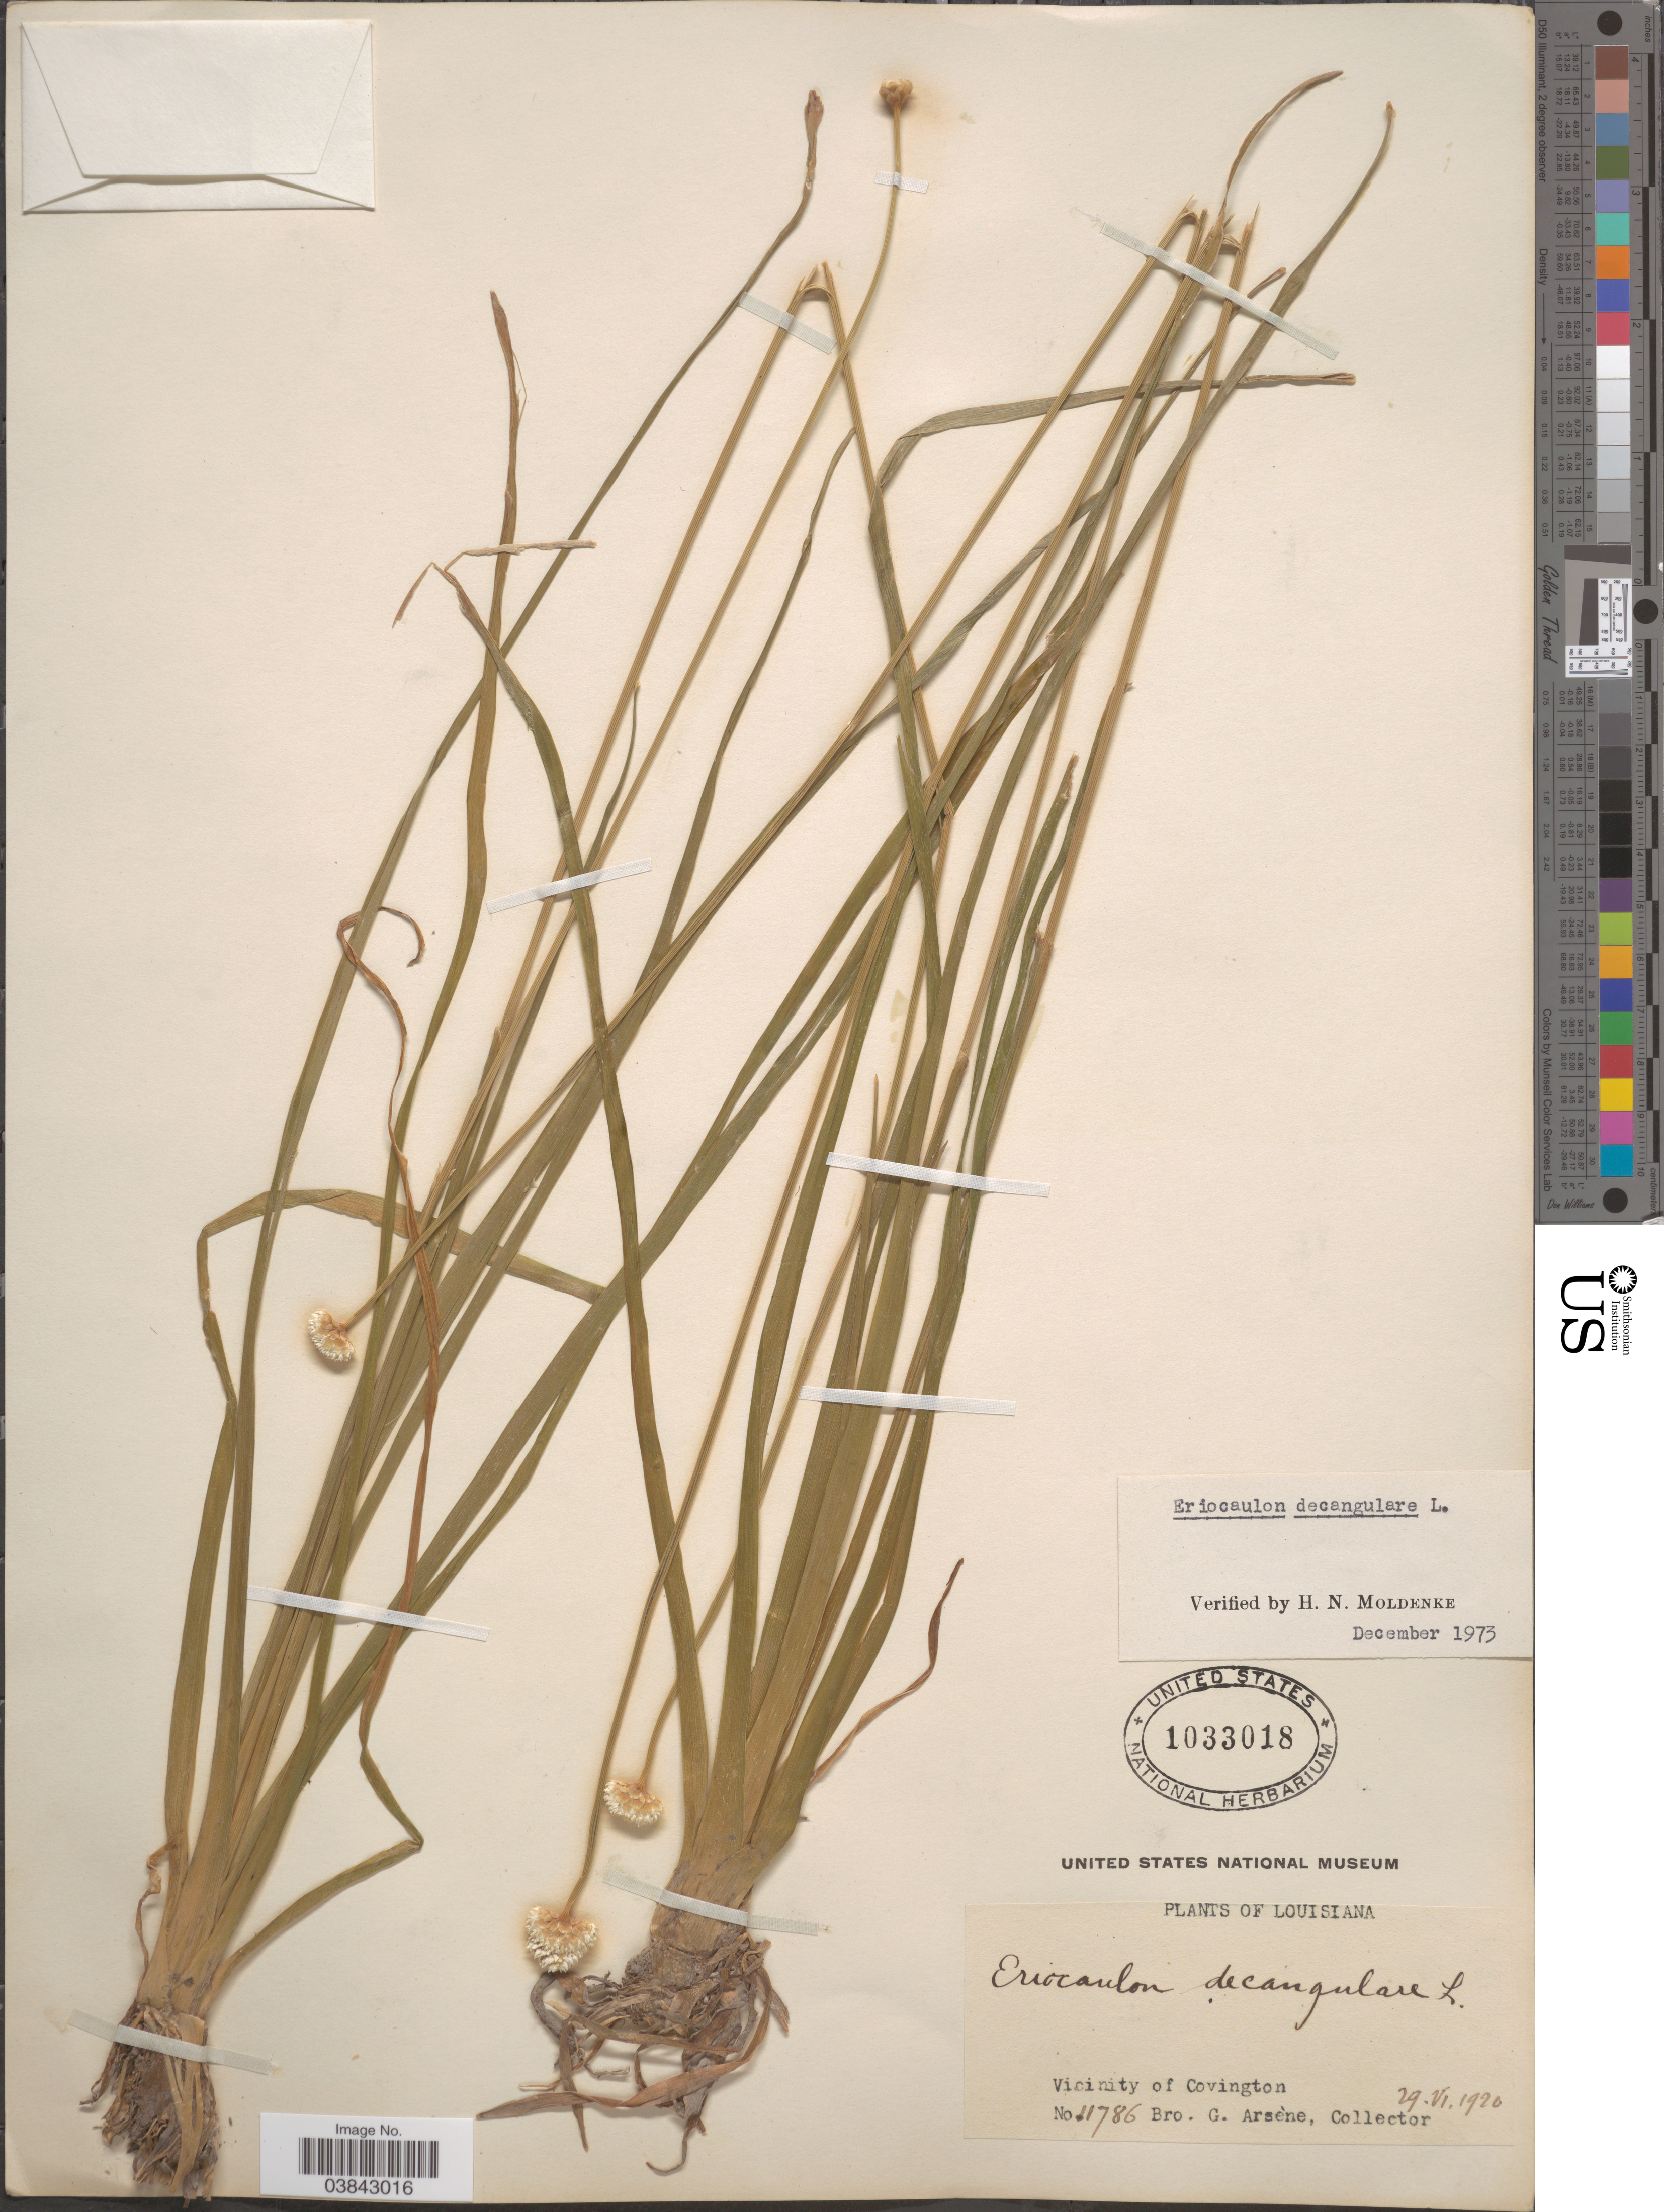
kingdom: Plantae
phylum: Tracheophyta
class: Liliopsida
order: Poales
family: Eriocaulaceae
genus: Eriocaulon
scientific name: Eriocaulon decangulare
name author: L.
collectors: Bro. G. Arsène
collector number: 11786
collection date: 1920-06-29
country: United States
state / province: Louisiana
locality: Vicinity of Covington.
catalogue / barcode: US 1033018